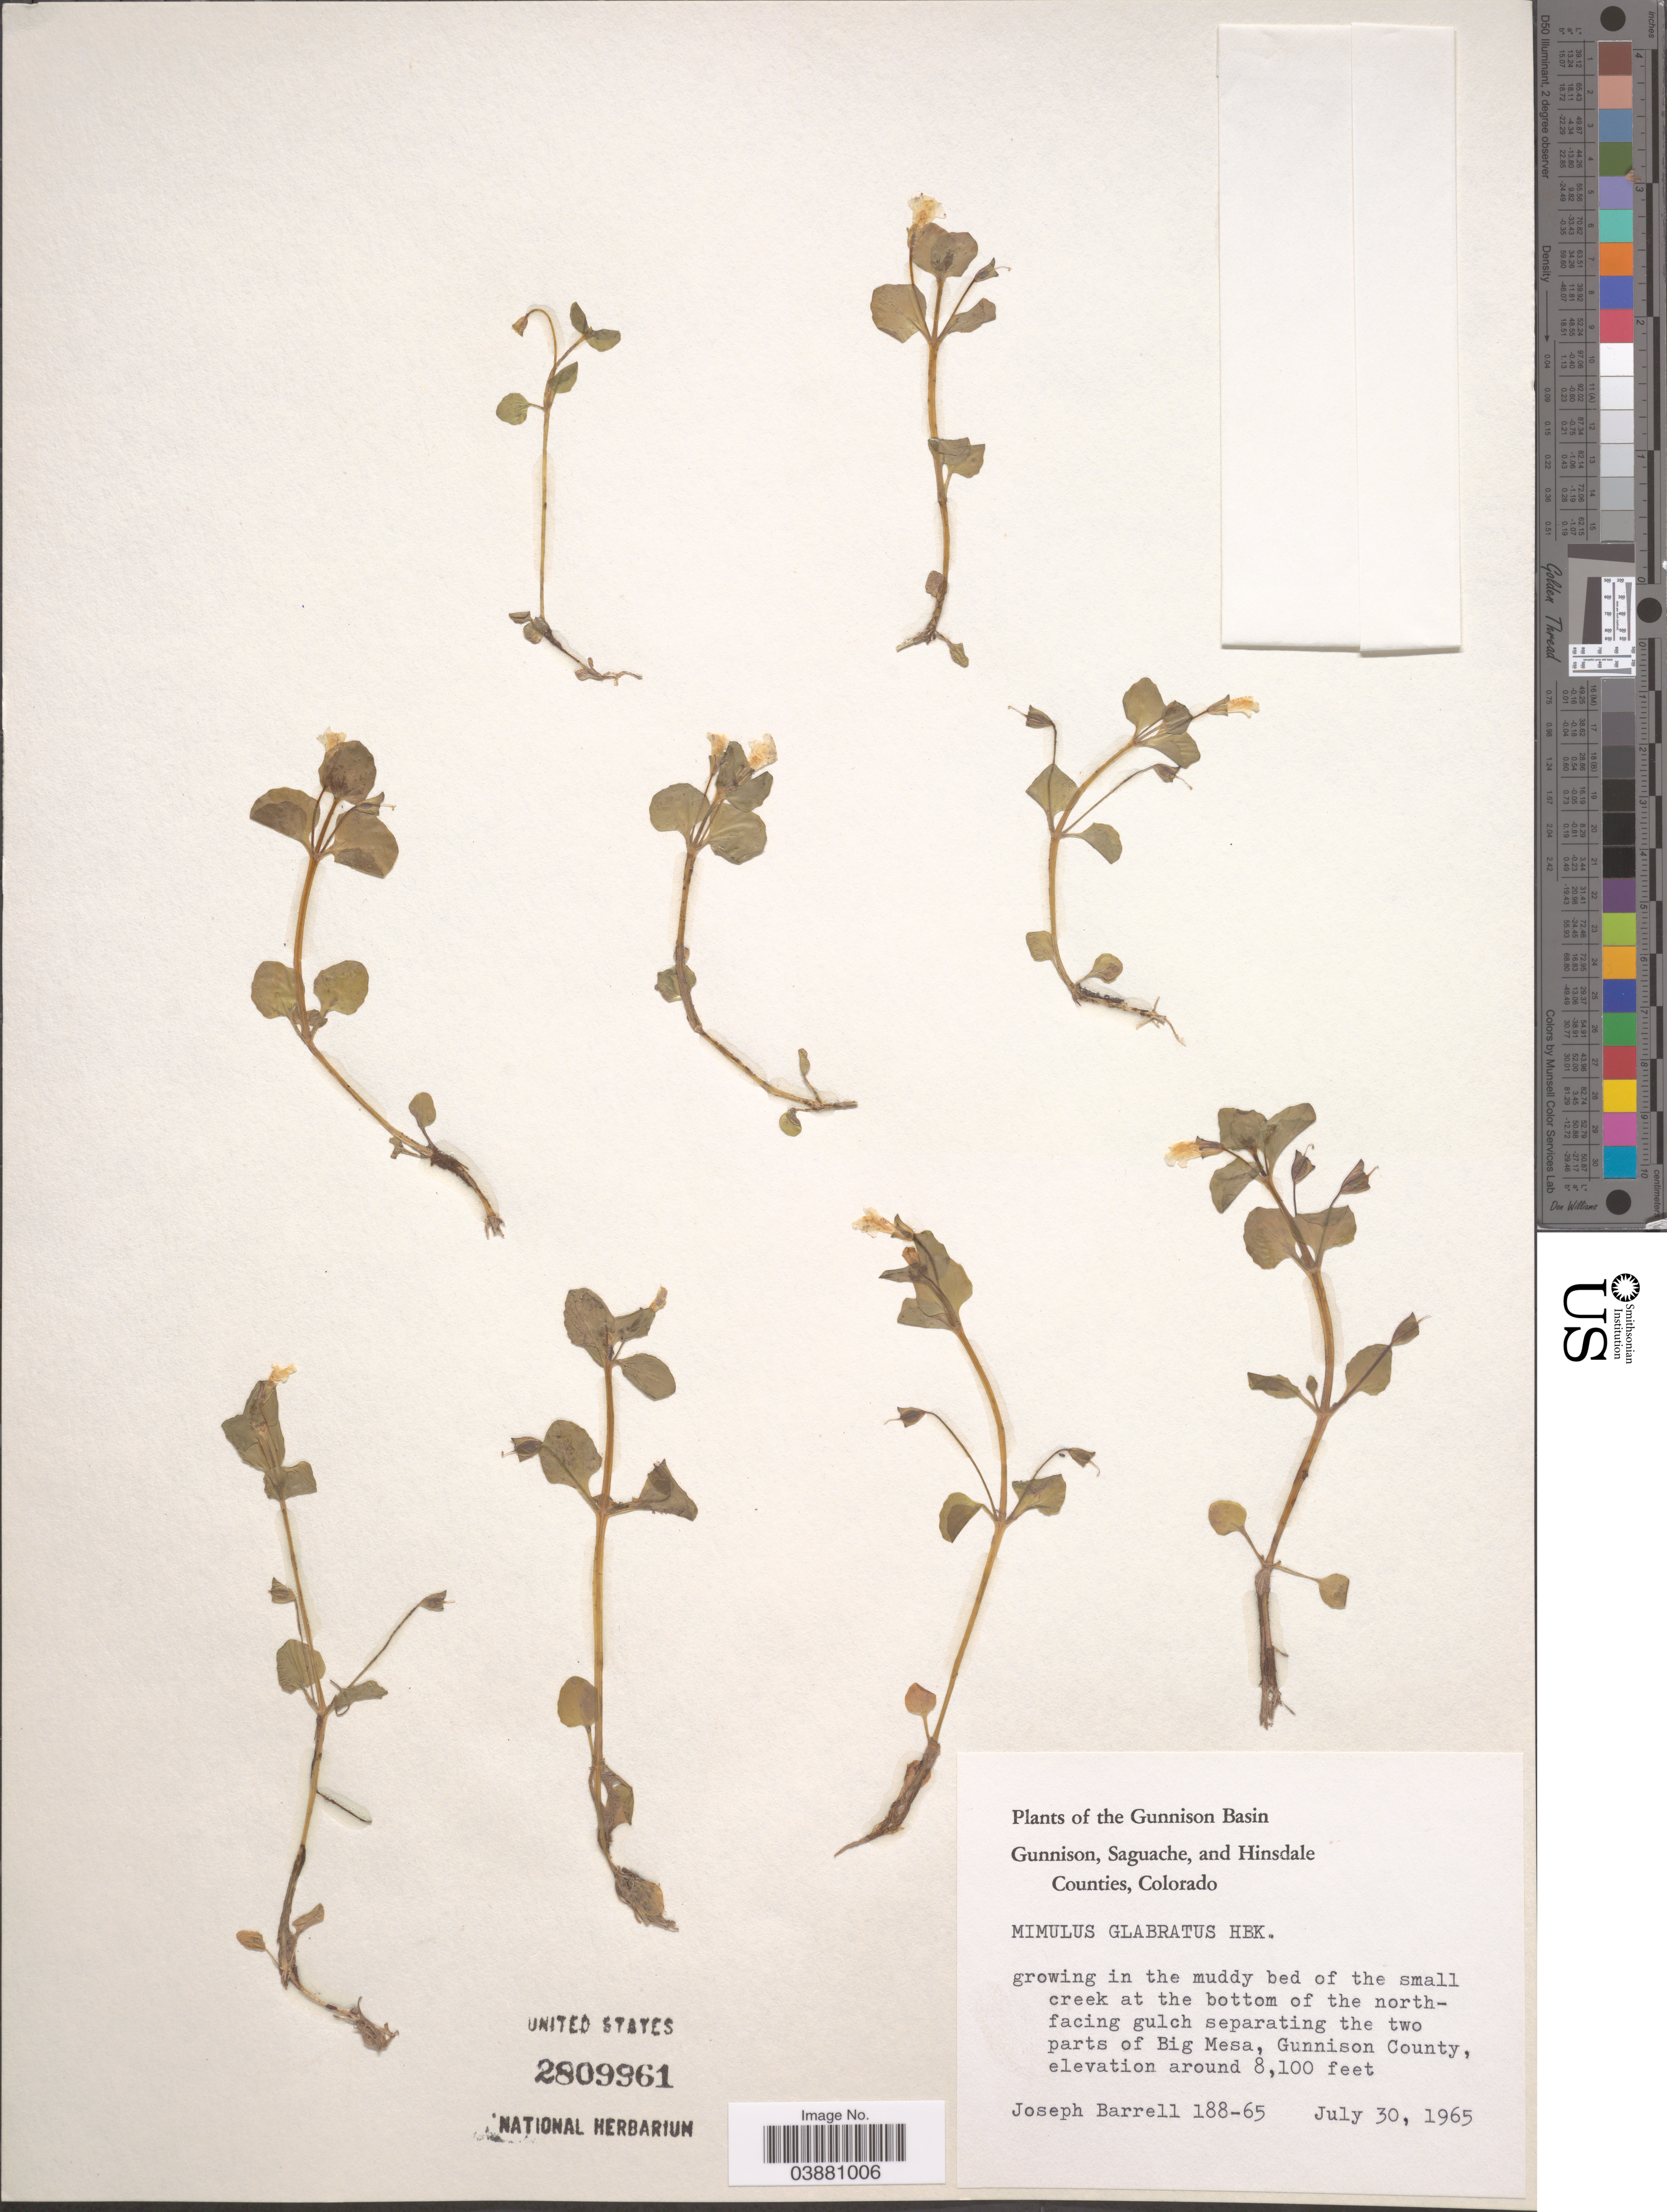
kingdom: Plantae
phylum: Tracheophyta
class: Magnoliopsida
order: Lamiales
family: Phrymaceae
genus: Mimulus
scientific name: Mimulus glabratus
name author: Kunth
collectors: J. Barrell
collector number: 188-65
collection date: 1965-07-30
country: United States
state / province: Colorado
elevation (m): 2469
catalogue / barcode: US 2809961